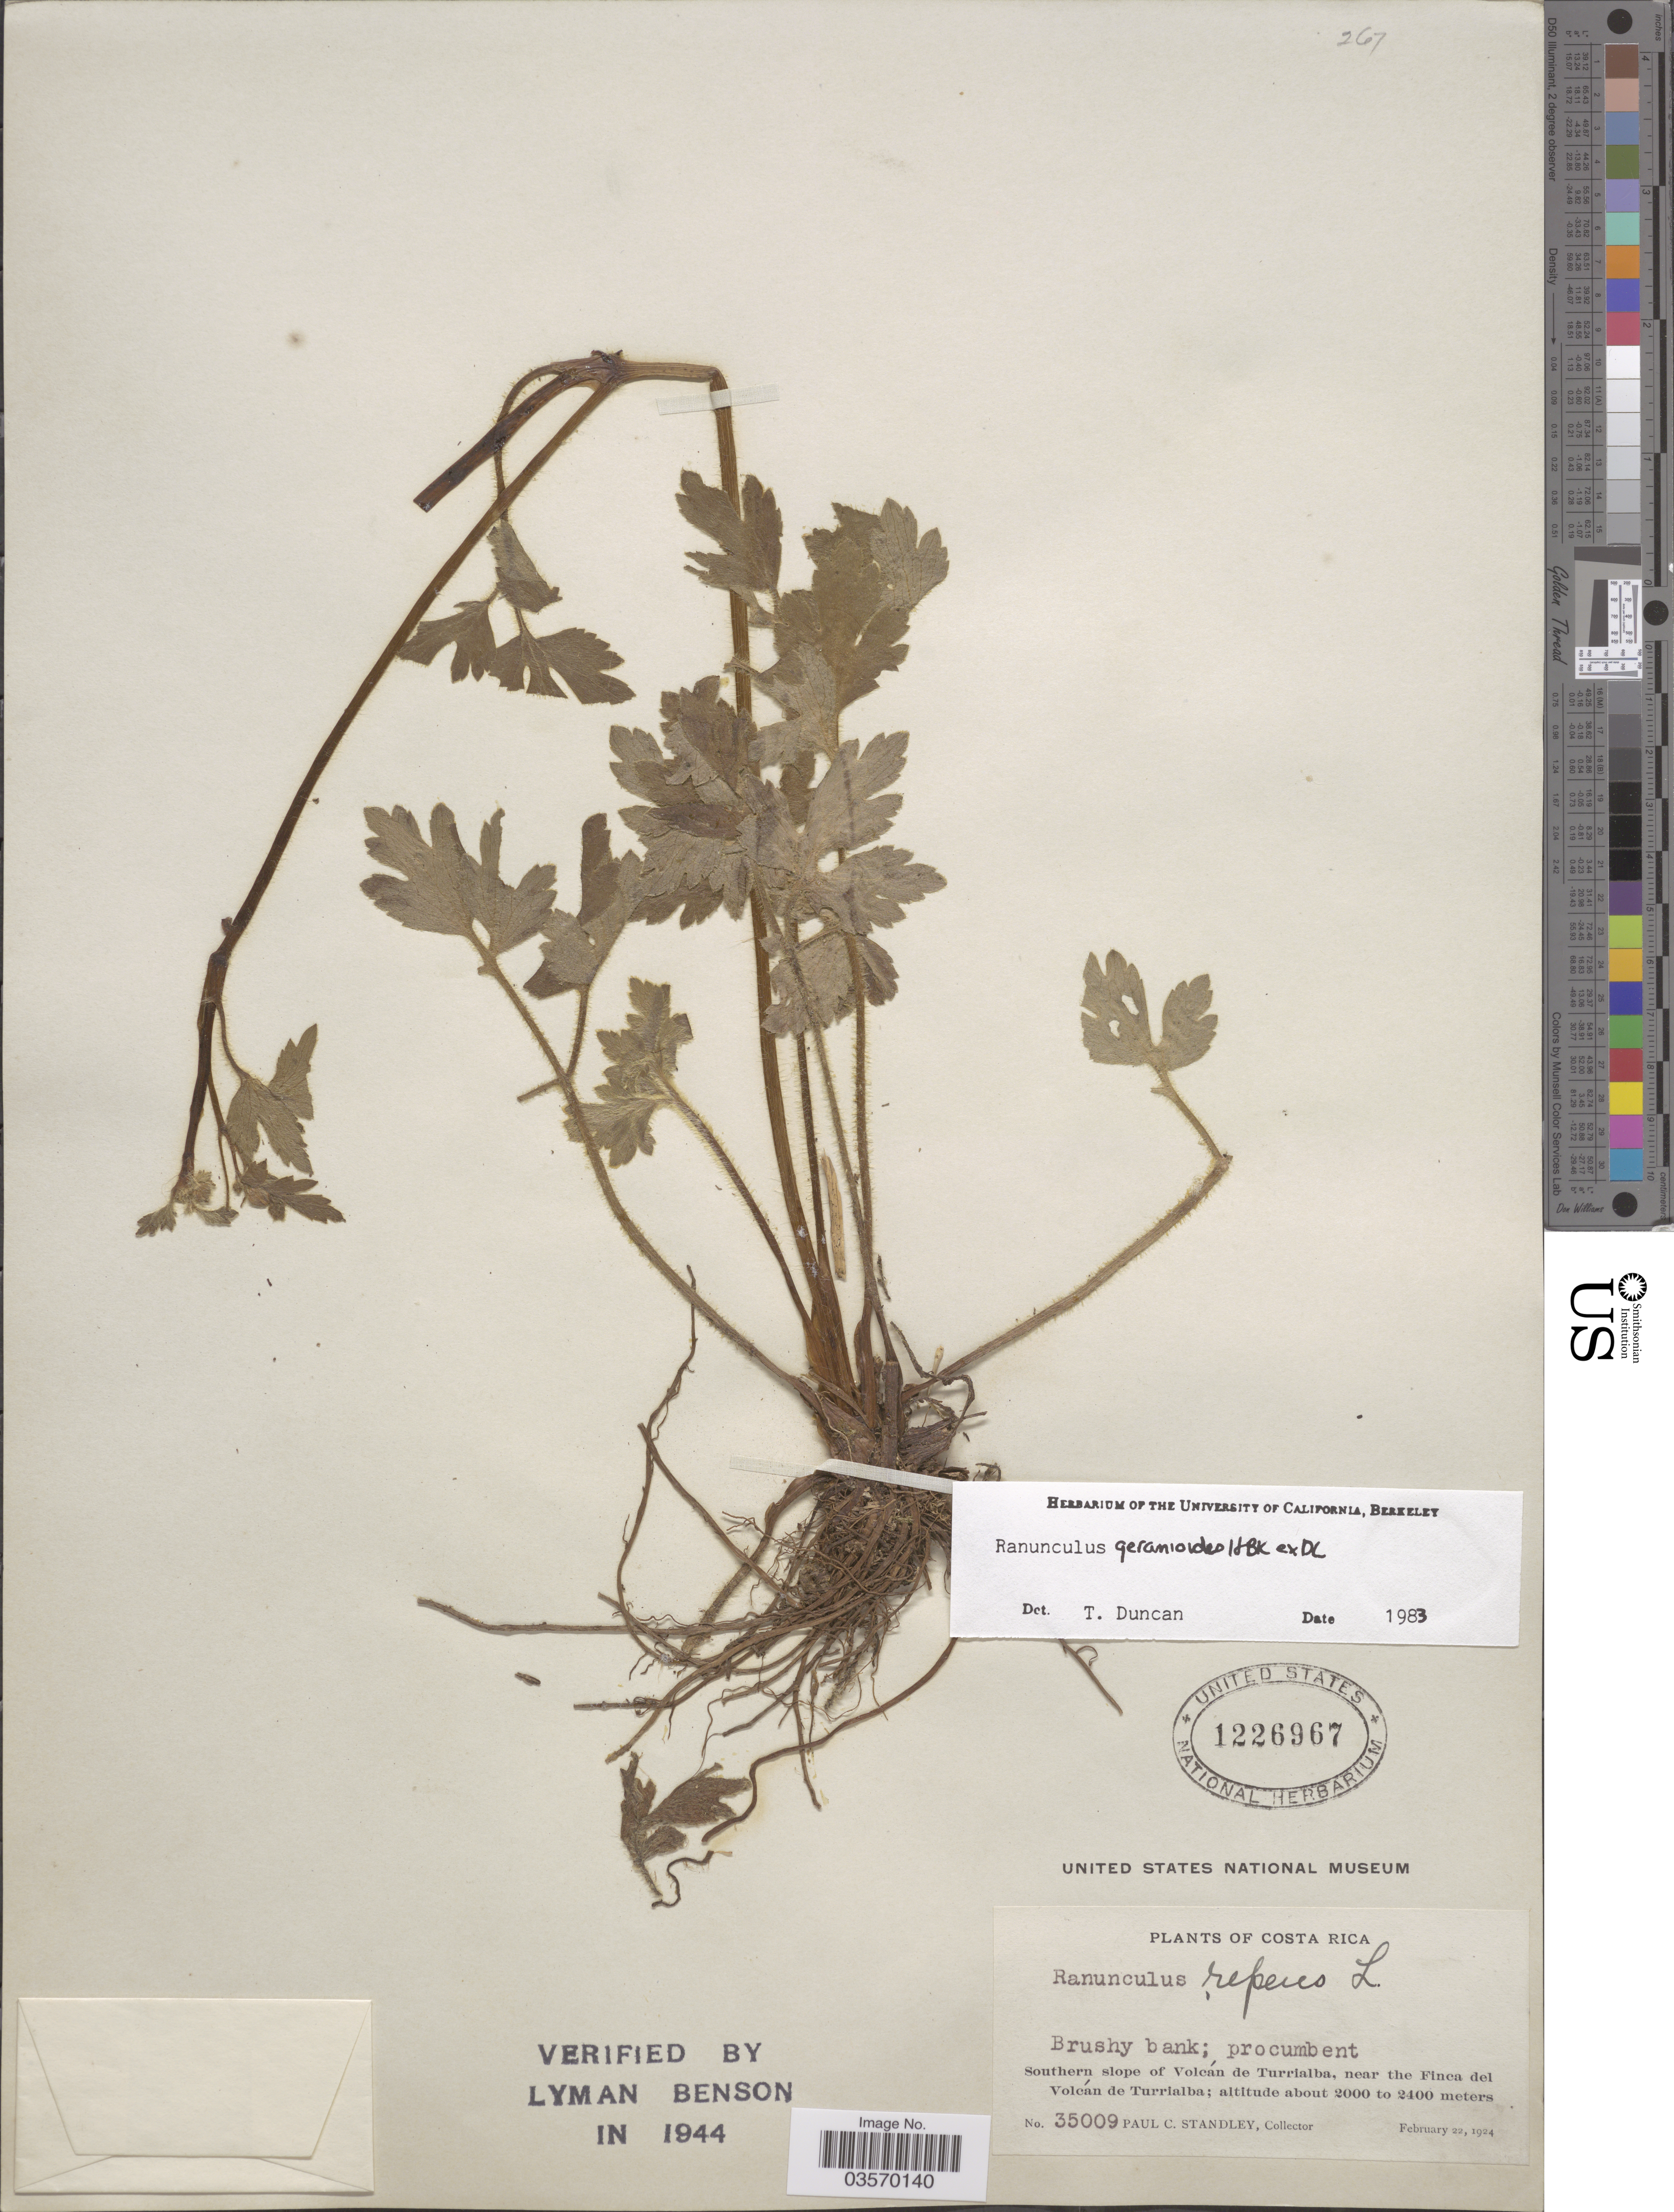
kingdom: Plantae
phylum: Tracheophyta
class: Magnoliopsida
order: Ranunculales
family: Ranunculaceae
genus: Ranunculus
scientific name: Ranunculus geranioides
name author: Humb. et al. ex DC.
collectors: P. C. Standley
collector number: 35009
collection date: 1924-02-22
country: Costa Rica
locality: Southern slope of Volcán de Turrialba, near the Finca del Volcán de Turrialba.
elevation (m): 2000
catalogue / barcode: US 1226967